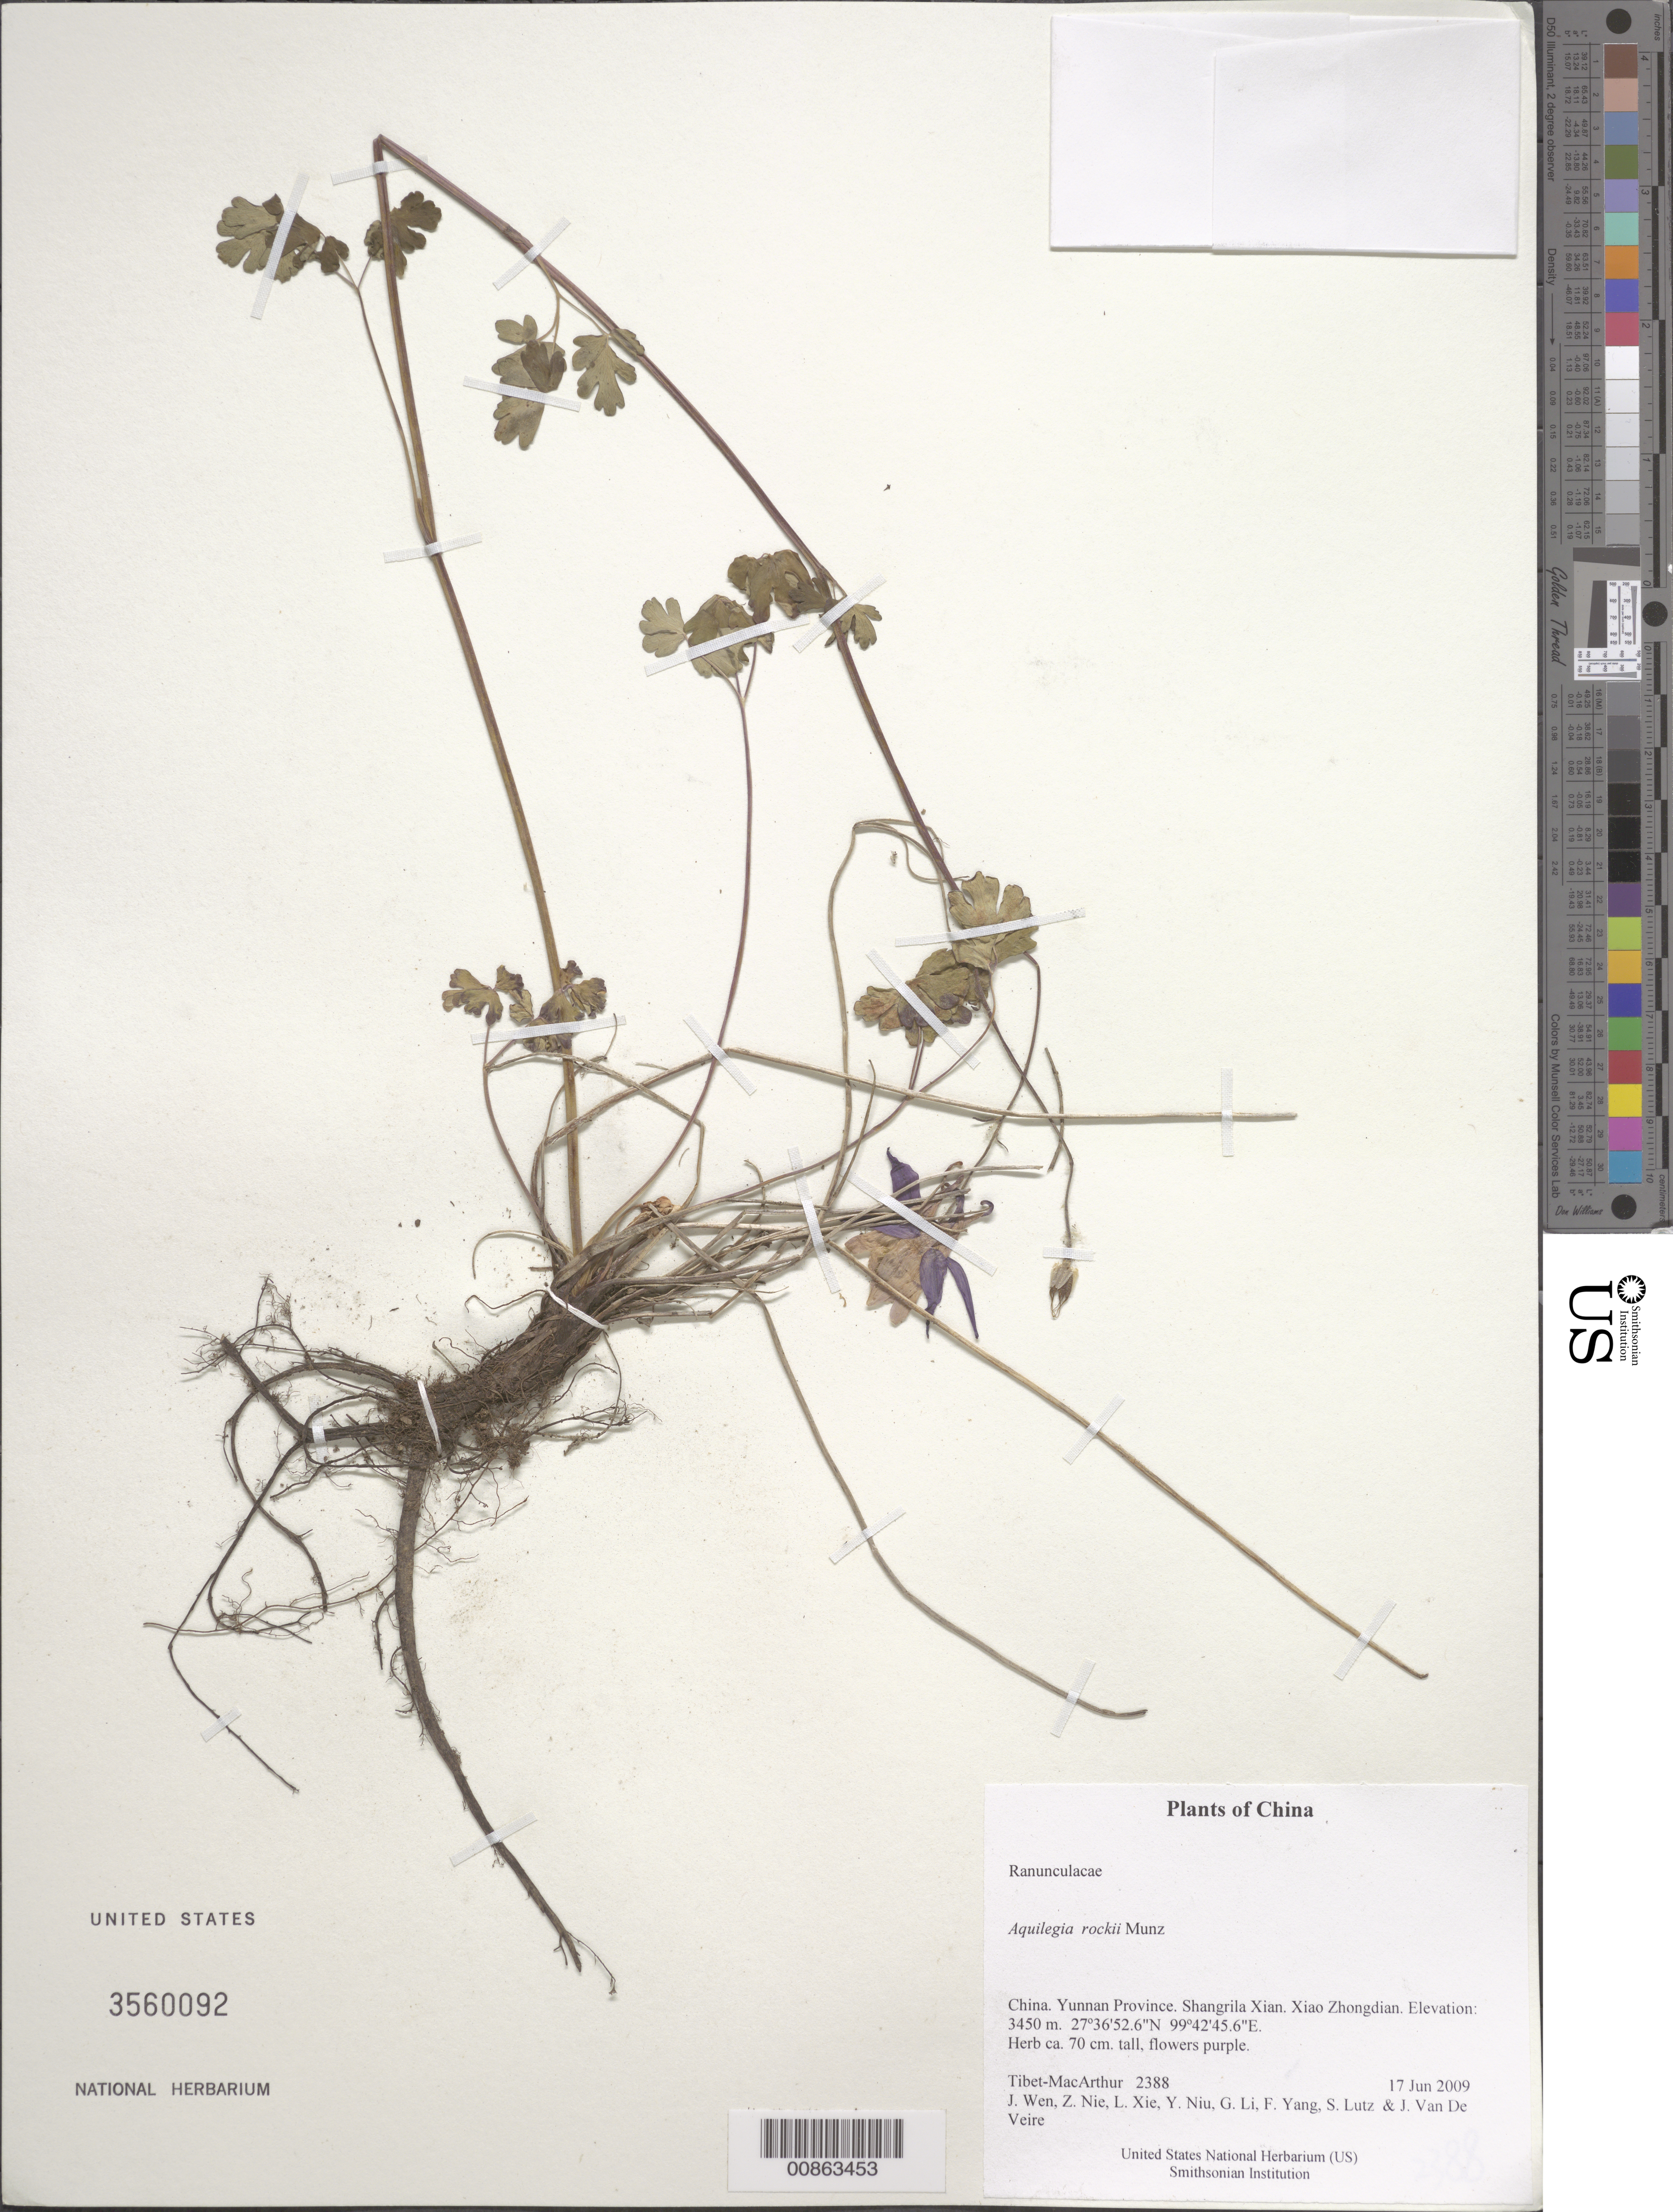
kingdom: Plantae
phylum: Tracheophyta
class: Magnoliopsida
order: Ranunculales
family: Ranunculaceae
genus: Aquilegia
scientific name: Aquilegia rockii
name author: Munz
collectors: Tibet-MacArthur, J. Wen, Z. Nie, L. Xie, Y. Niu, G. Li, F. Yang, S. Lutz & J. Van De Veire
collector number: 2388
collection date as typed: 17 Jun 2009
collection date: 2009-06-17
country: China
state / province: Yunnan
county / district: Shangrila Xian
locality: Xiao Zhongdian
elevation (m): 3450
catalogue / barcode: US 3560092